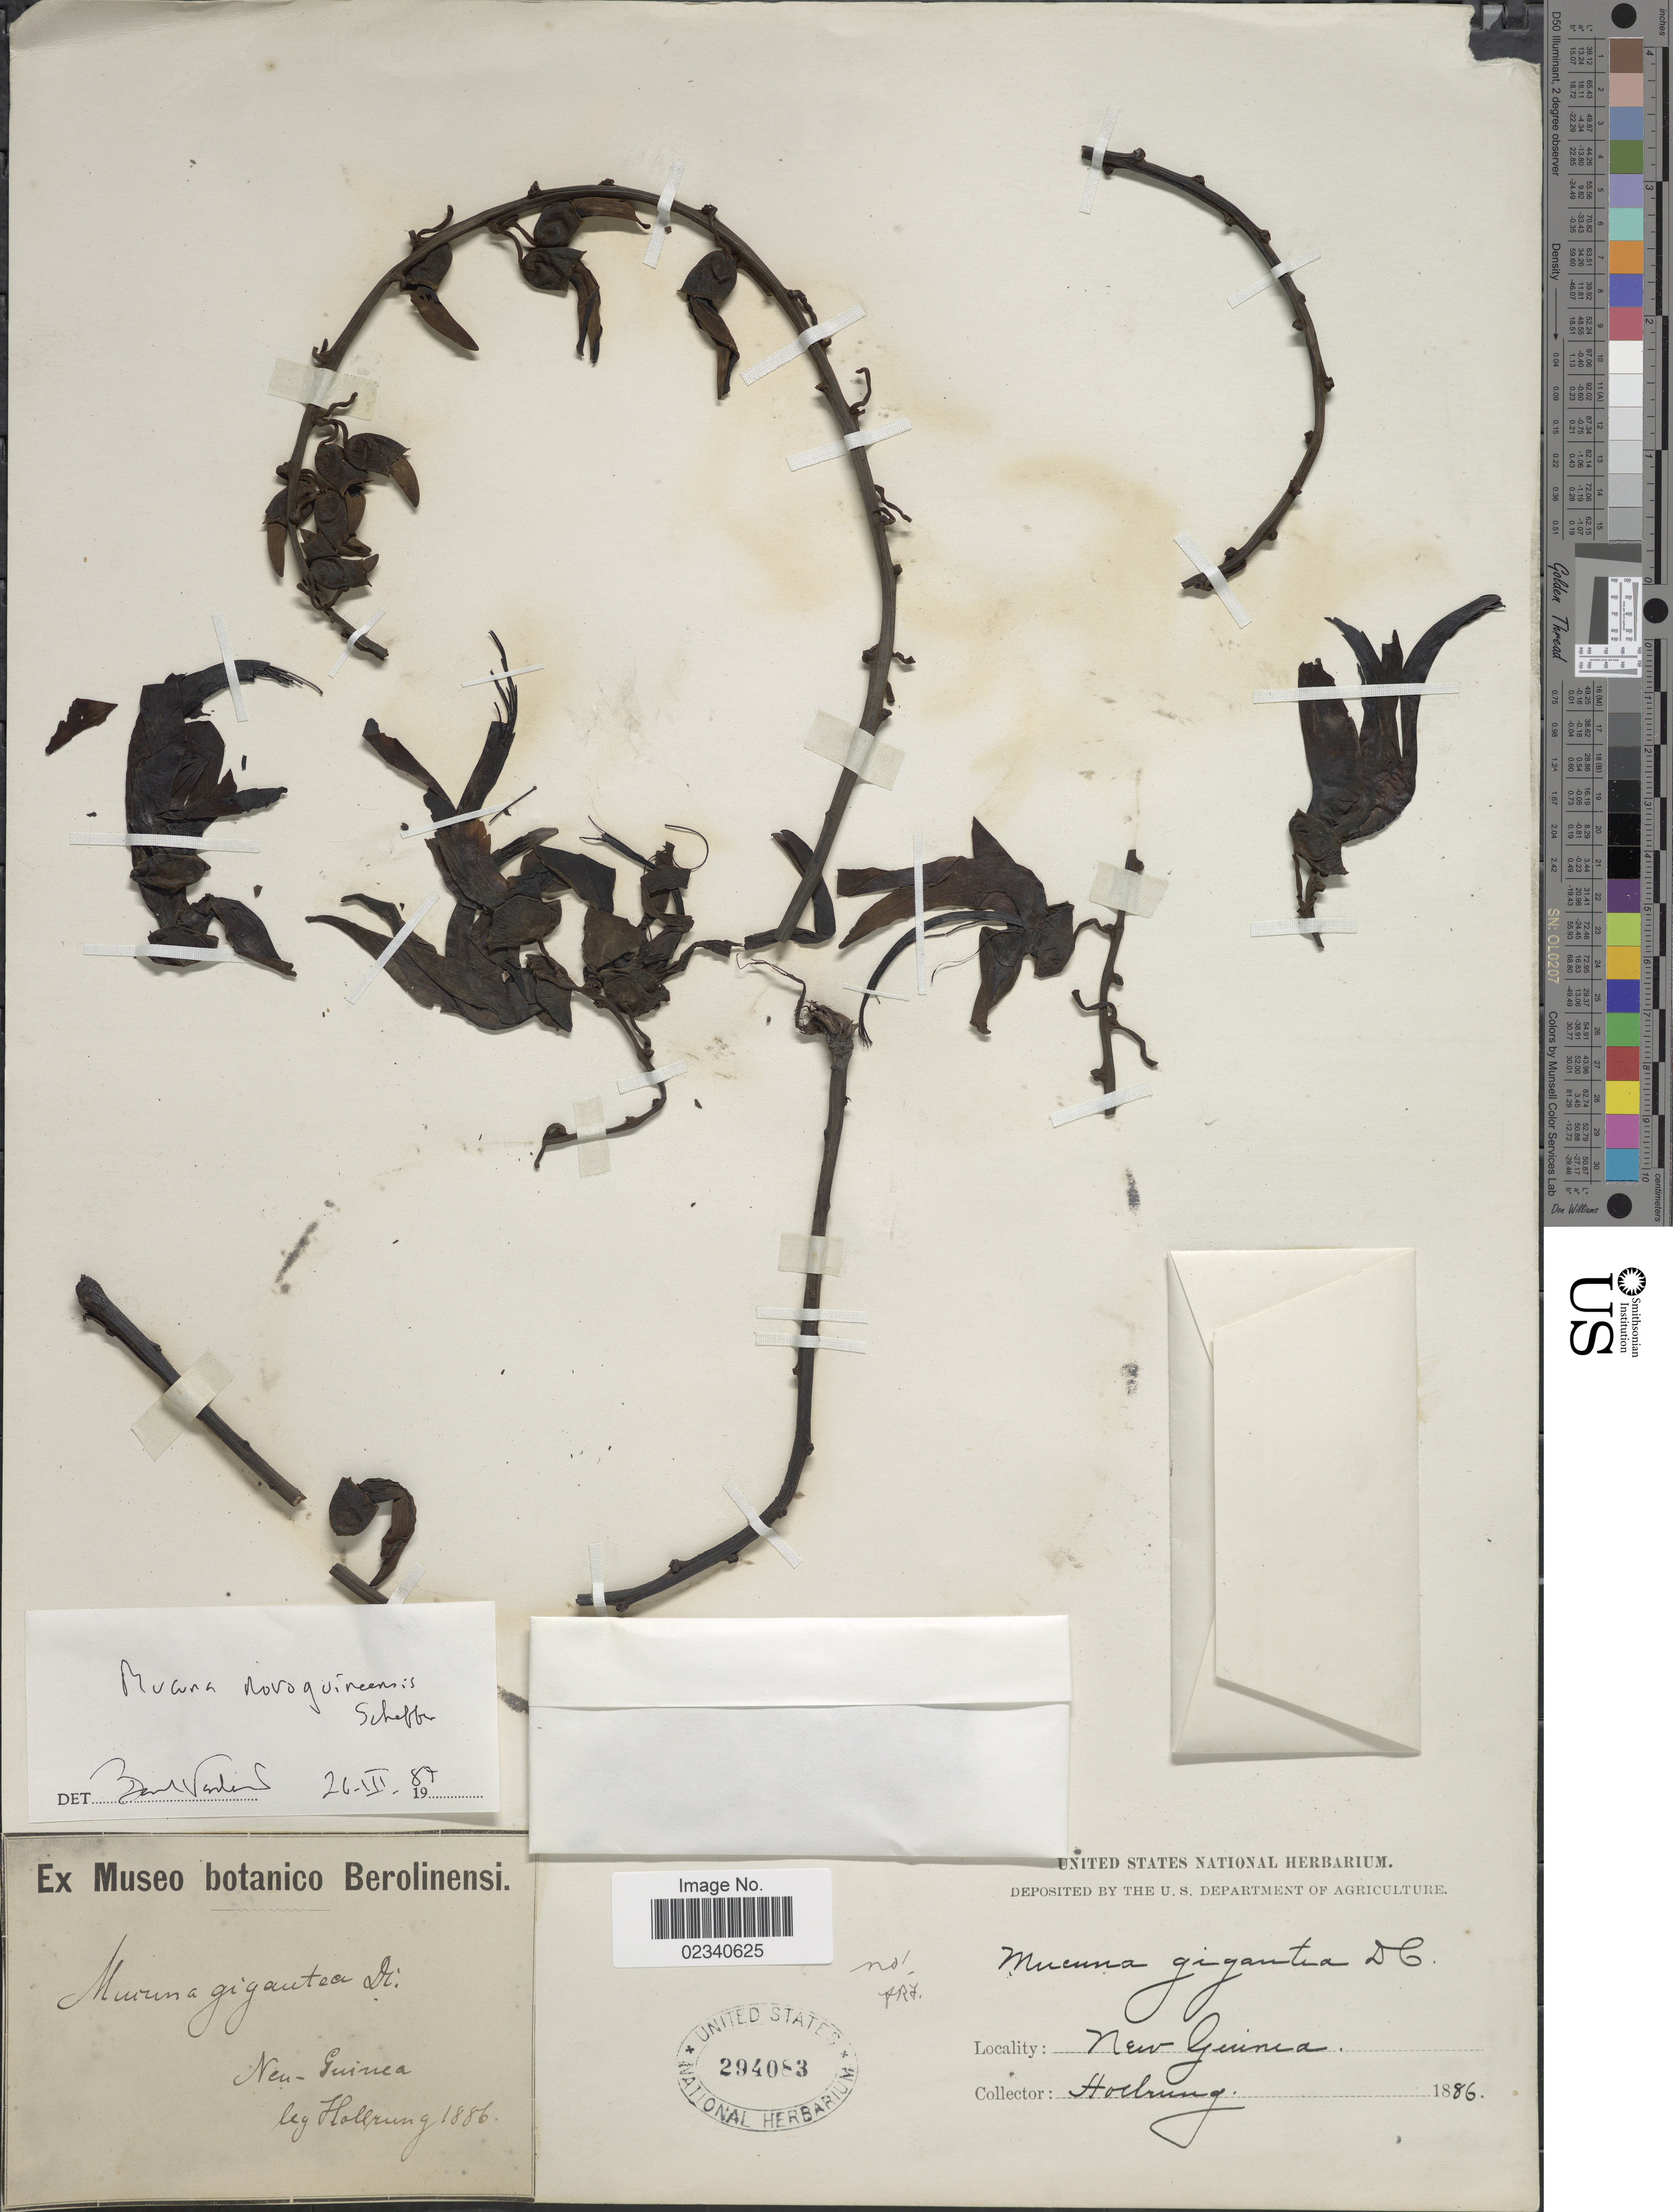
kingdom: Plantae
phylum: Tracheophyta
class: Magnoliopsida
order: Fabales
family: Fabaceae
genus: Mucuna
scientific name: Mucuna nova-guineensis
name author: Scheff.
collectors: Hollrung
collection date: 1886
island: New Guinea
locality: New Guinea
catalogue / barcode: US 294083